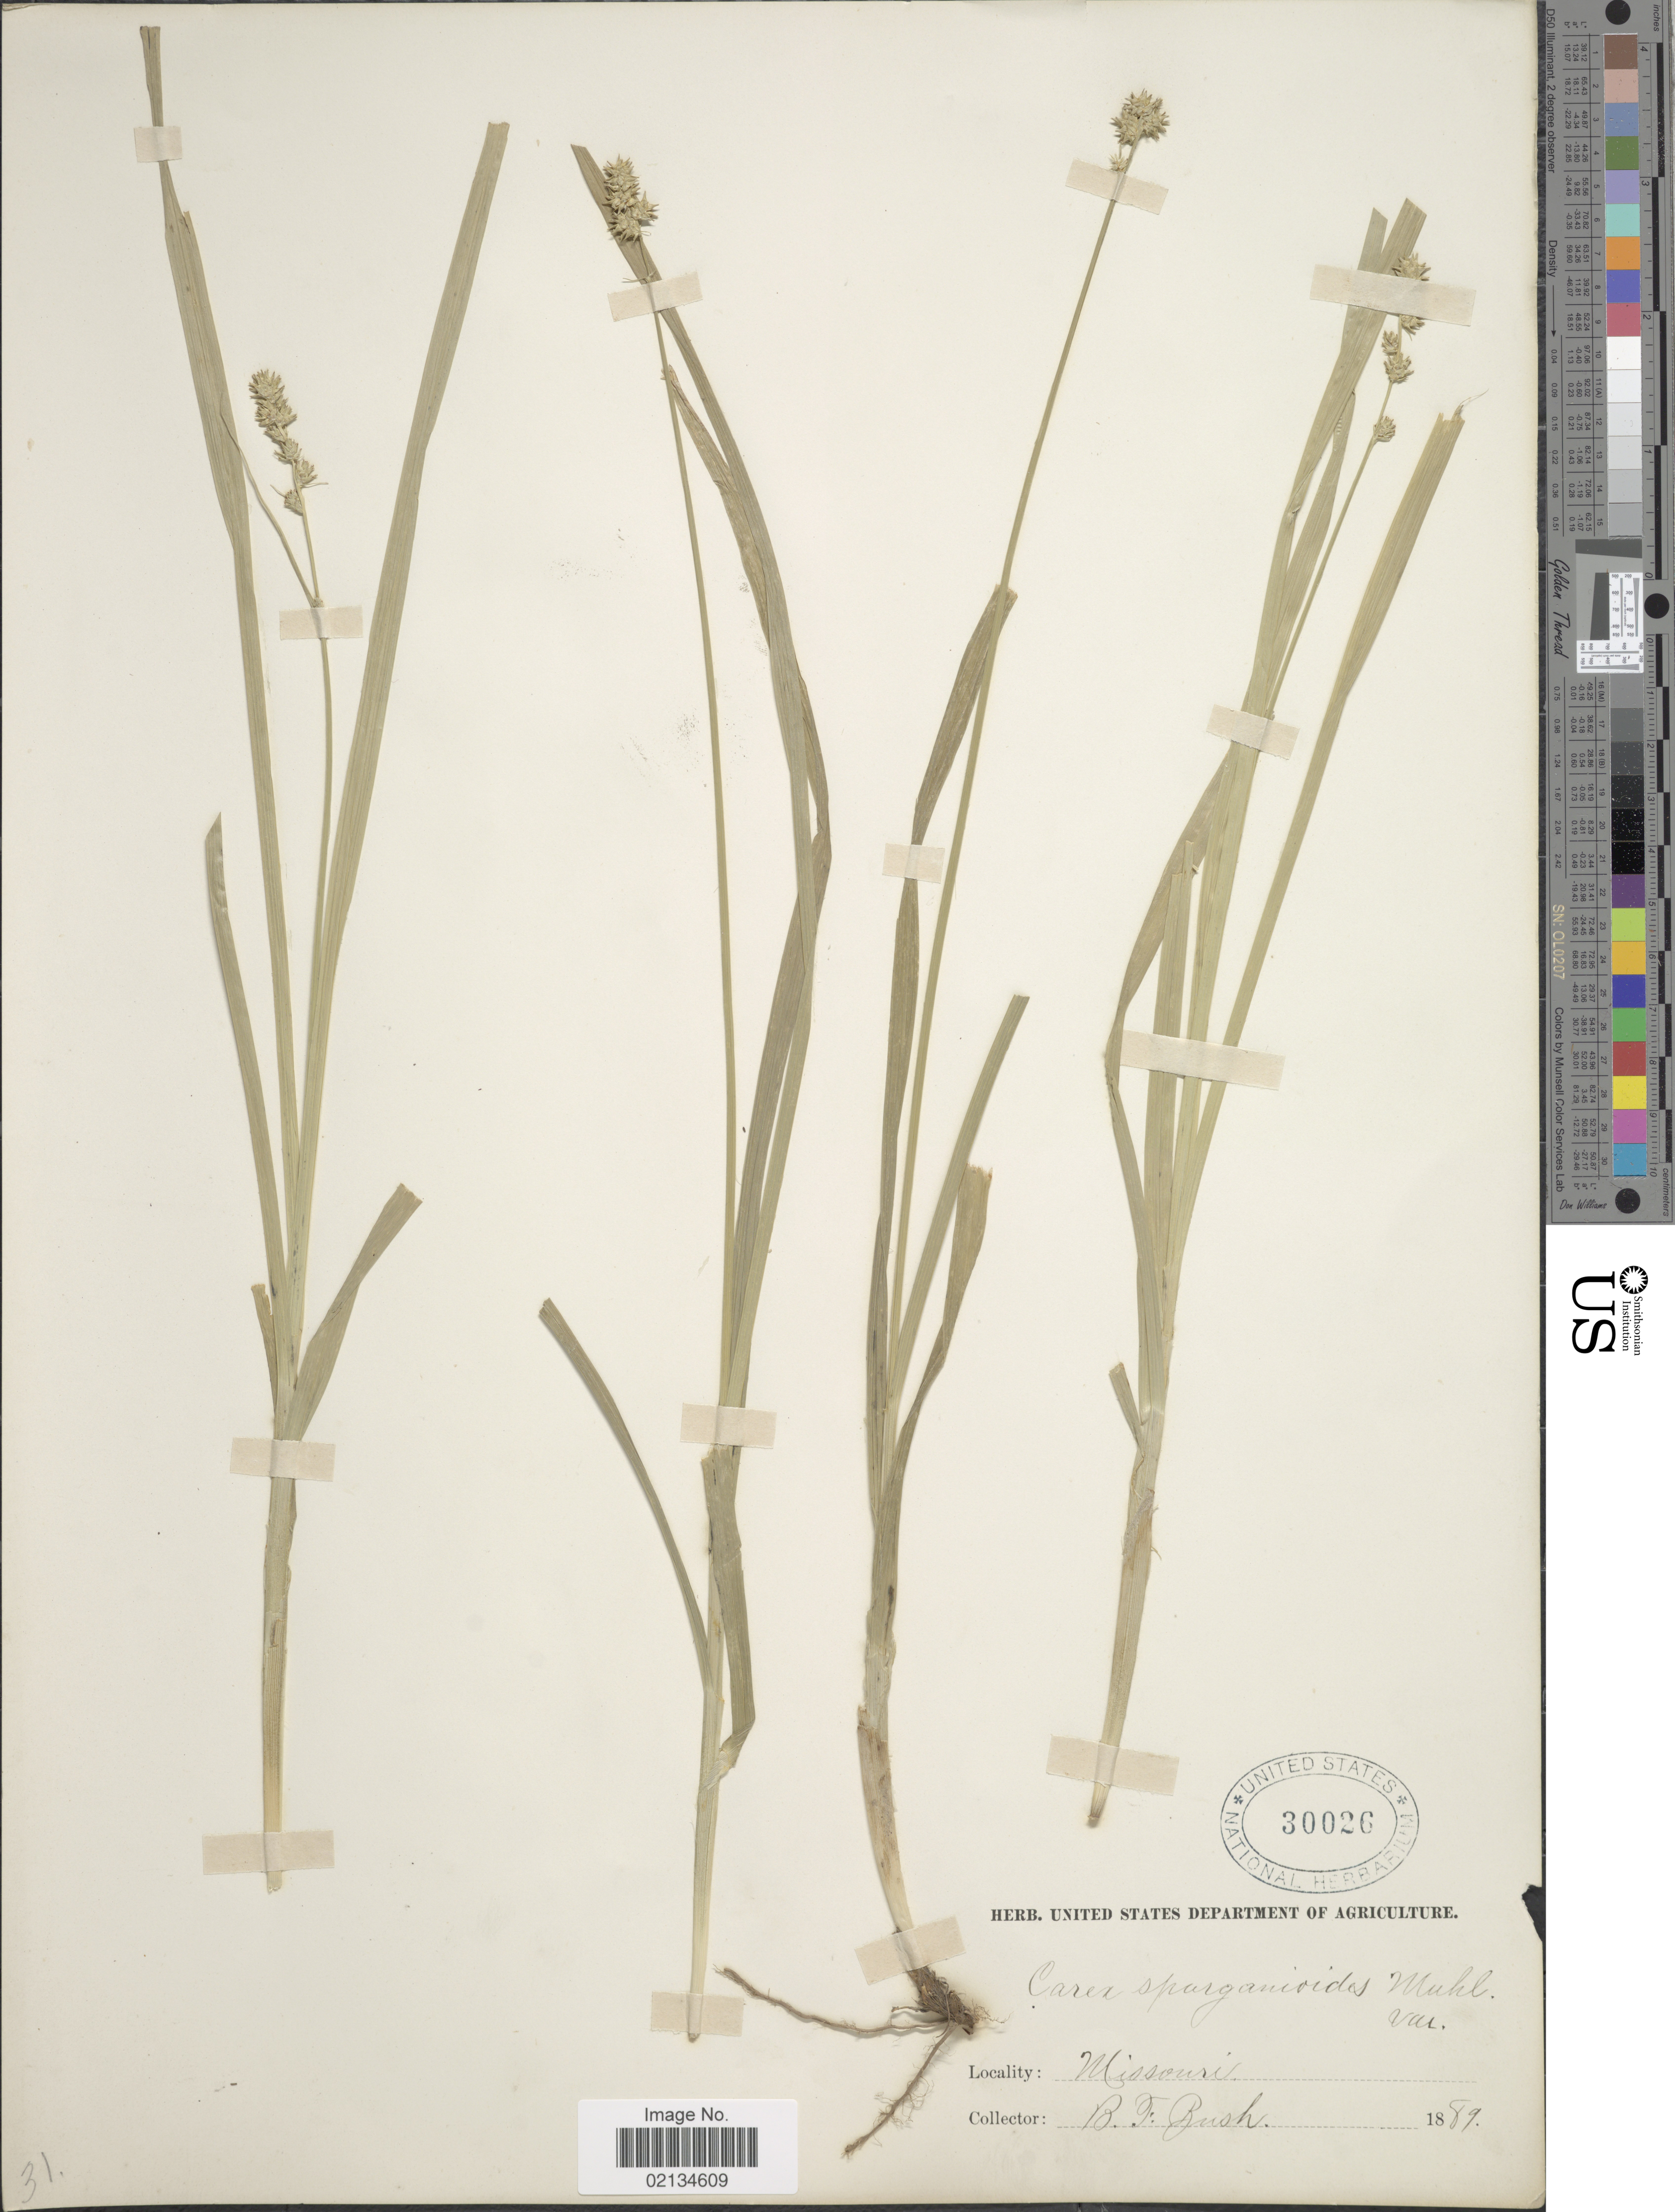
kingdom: Plantae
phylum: Tracheophyta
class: Liliopsida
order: Poales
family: Cyperaceae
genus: Carex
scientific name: Carex sparganioides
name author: Muhl. ex Willd.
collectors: B. F. Bush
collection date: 1889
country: United States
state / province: Missouri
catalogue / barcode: US 30026